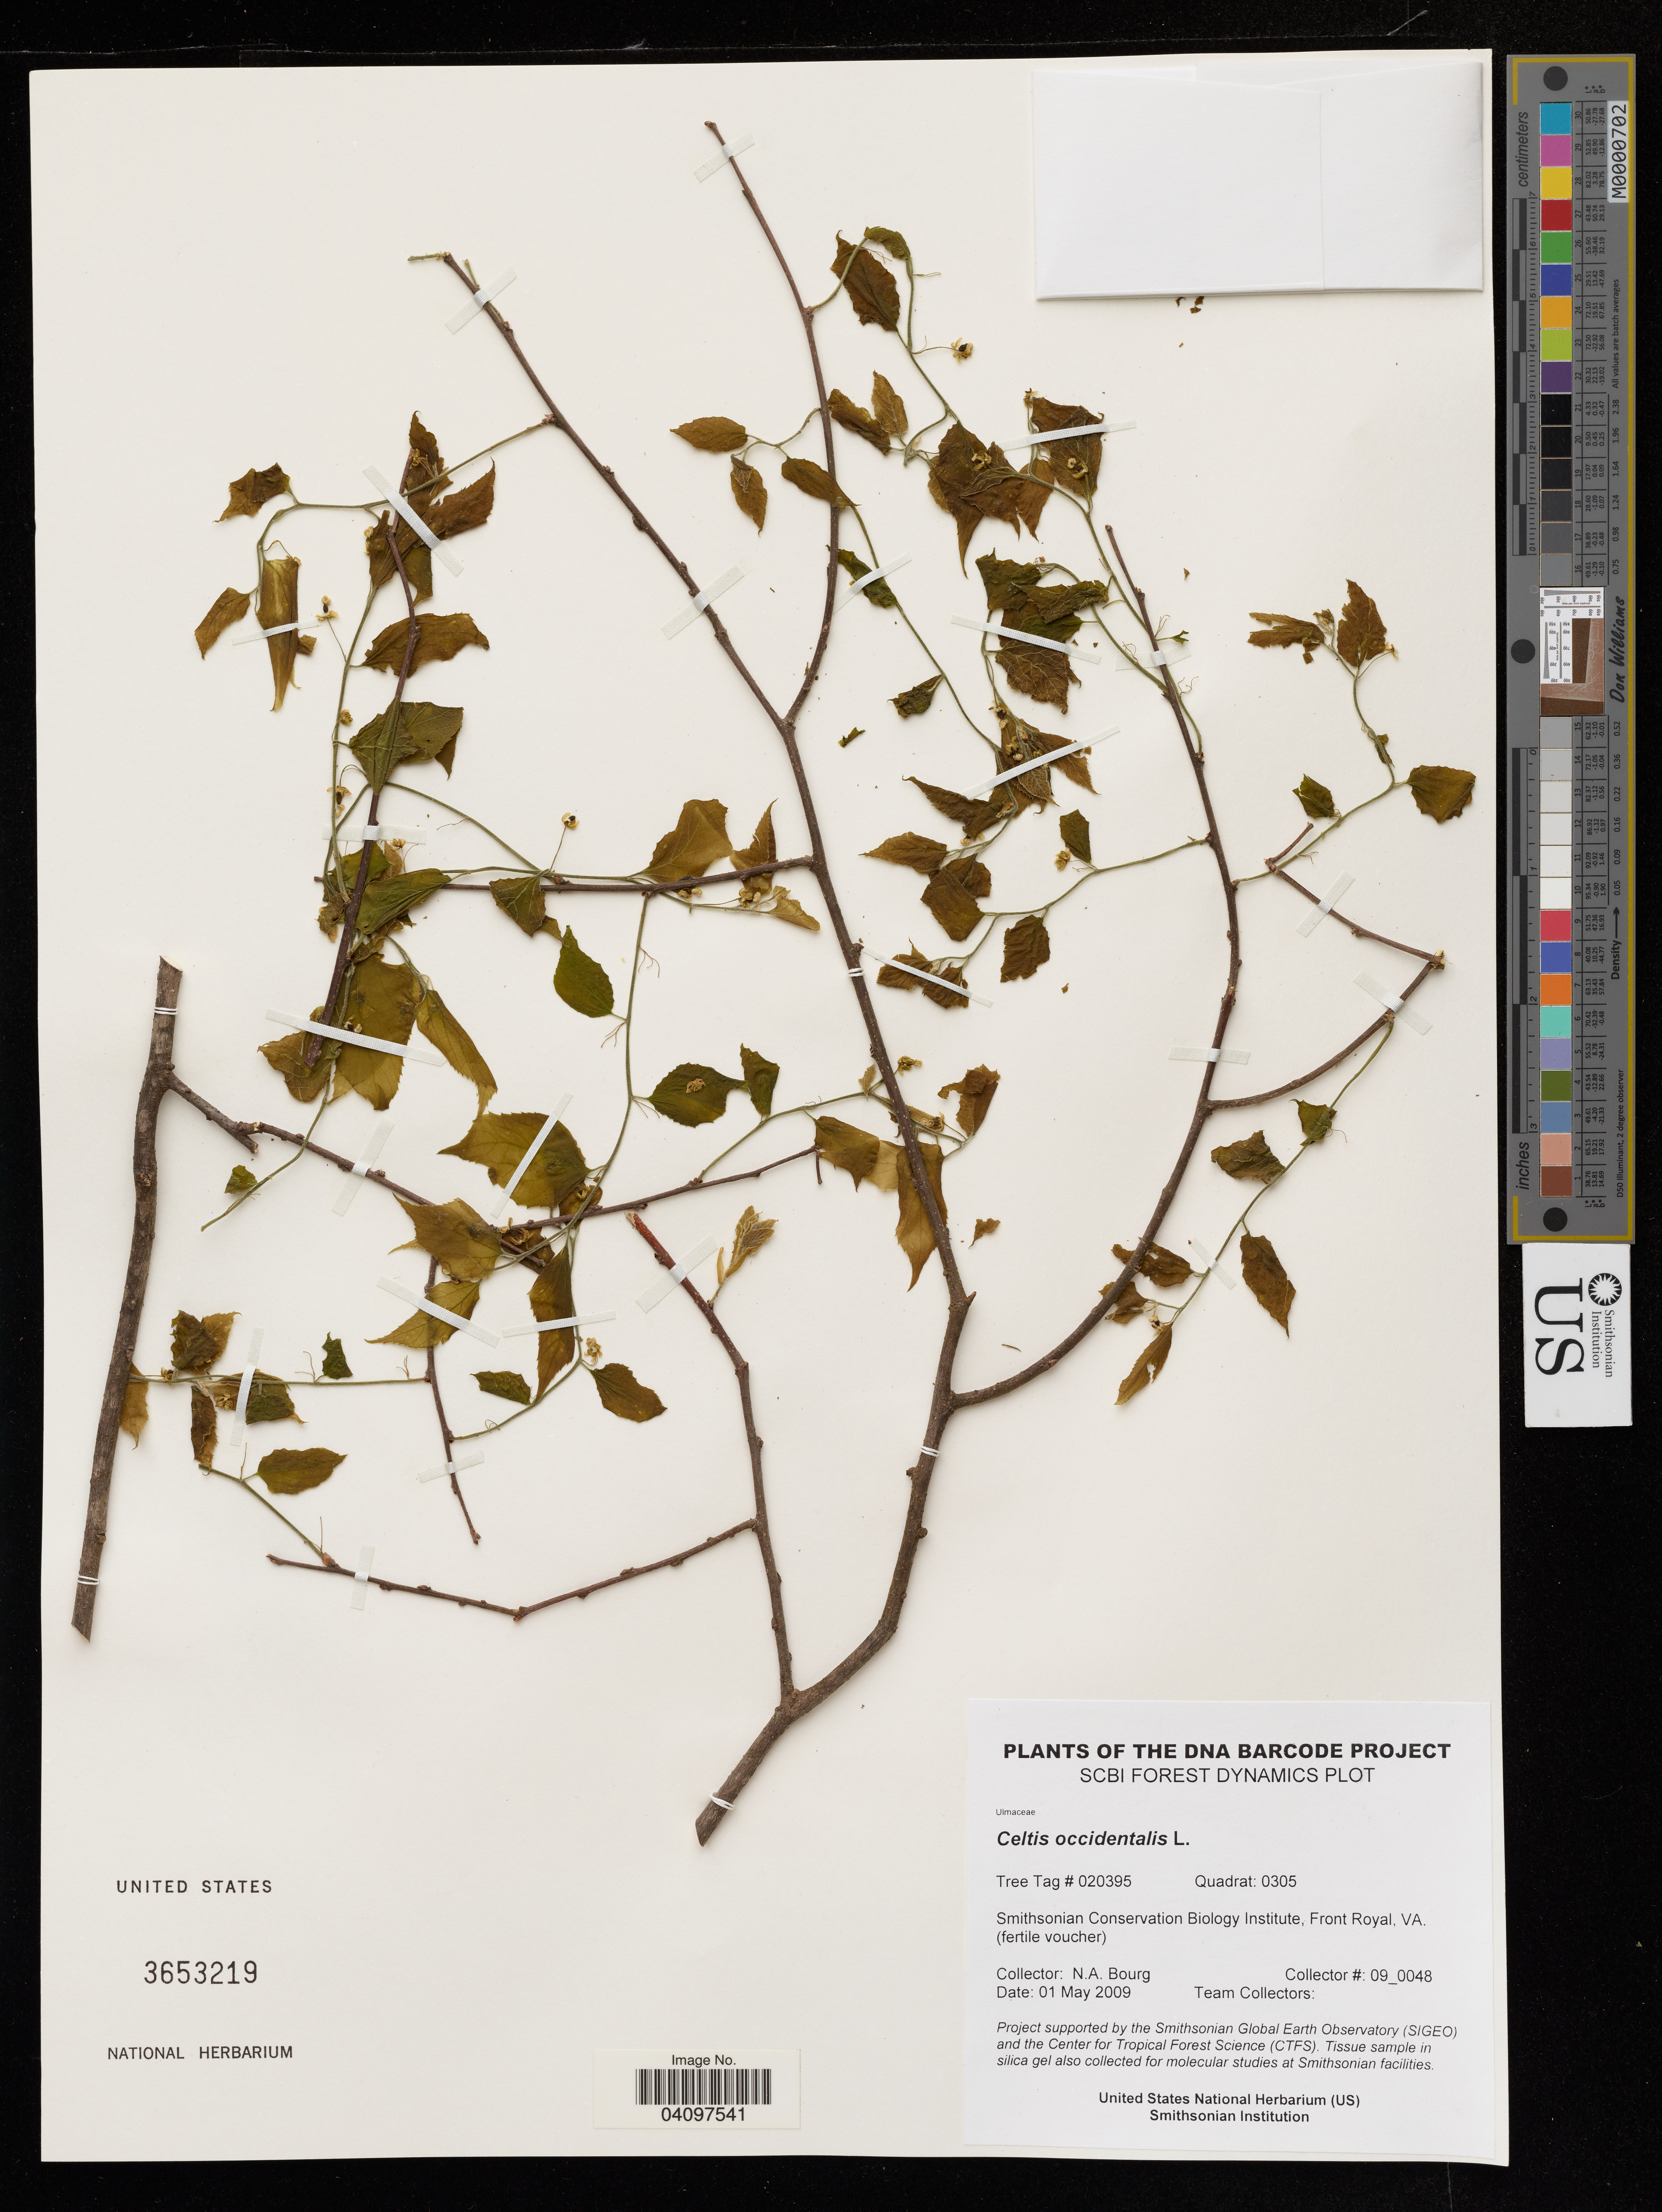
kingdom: Plantae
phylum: Tracheophyta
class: Magnoliopsida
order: Rosales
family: Cannabaceae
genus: Celtis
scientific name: Celtis occidentalis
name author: L.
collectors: N. A. Bourg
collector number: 09_0048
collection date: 2009-05-01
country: United States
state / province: Virginia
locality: Smithsonian Conservation Biology Institute, Front Royal, VA.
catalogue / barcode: US 3653219